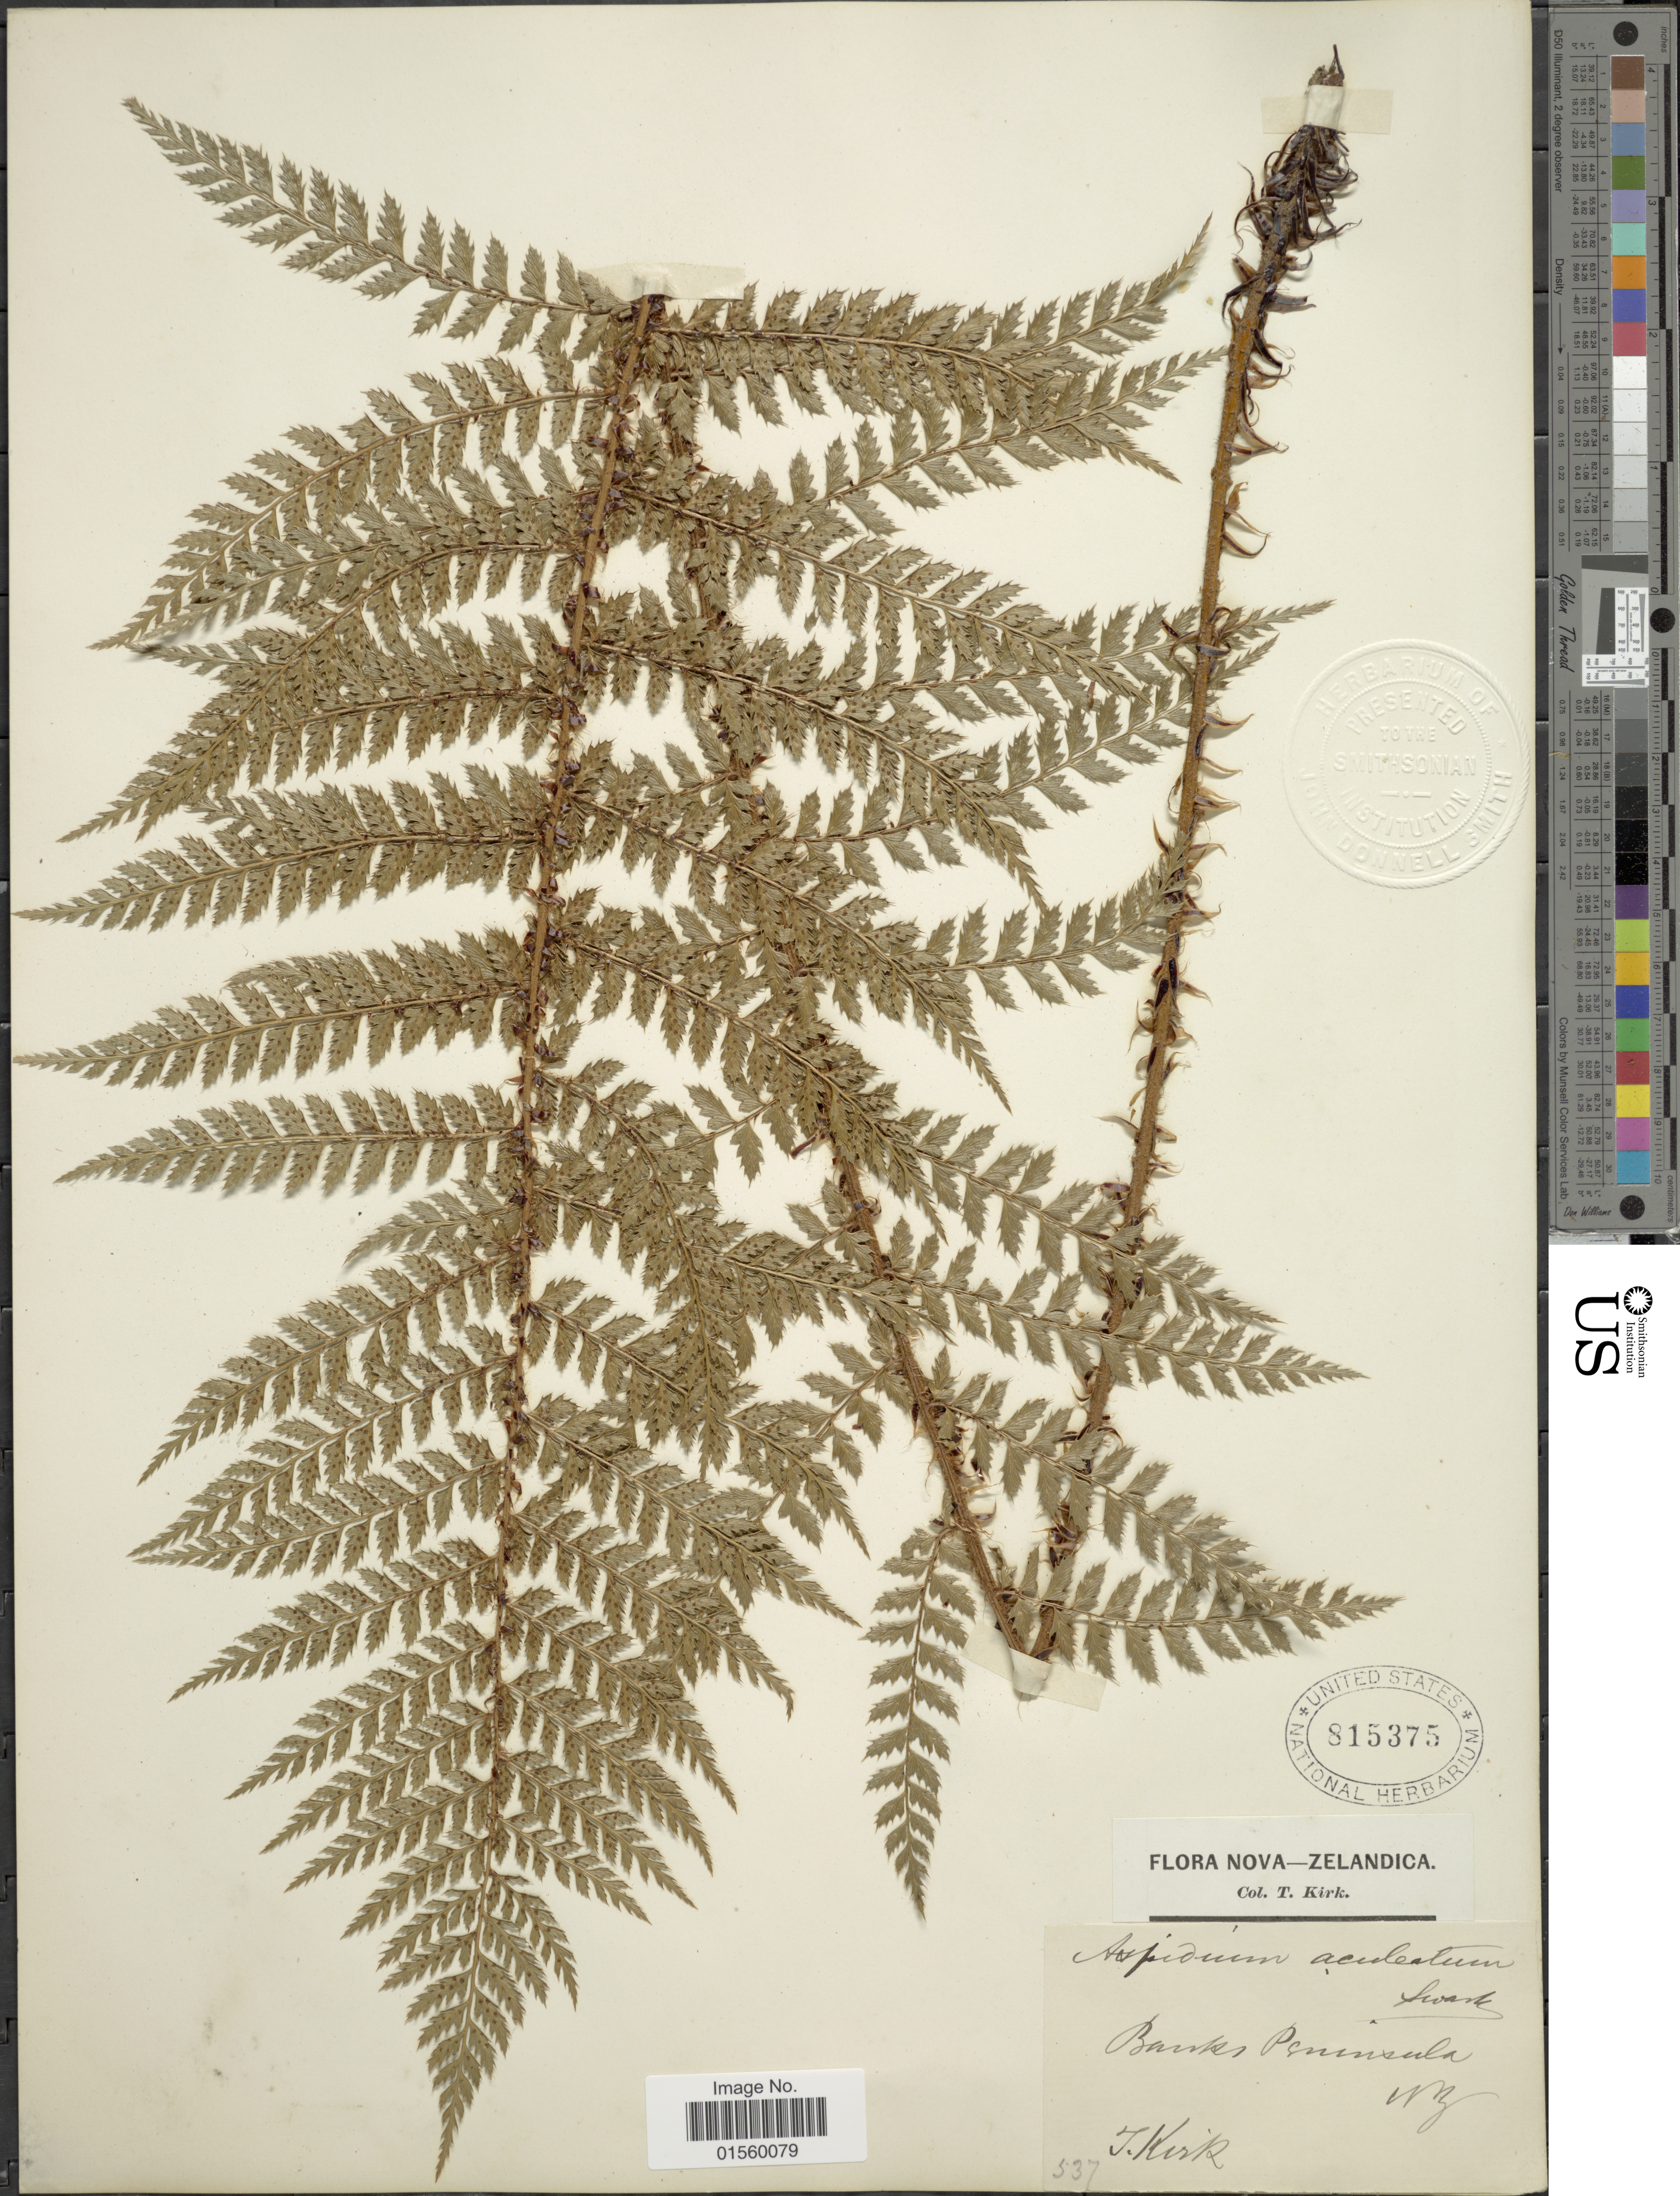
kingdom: Plantae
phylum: Tracheophyta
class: Polypodiopsida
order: Polypodiales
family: Dryopteridaceae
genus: Polystichum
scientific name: Polystichum vestitum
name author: (Sw.) C. Presl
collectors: T. Kirk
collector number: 537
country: New Zealand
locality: Nova-Zelandica, Banks Peninsula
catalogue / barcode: US 815375